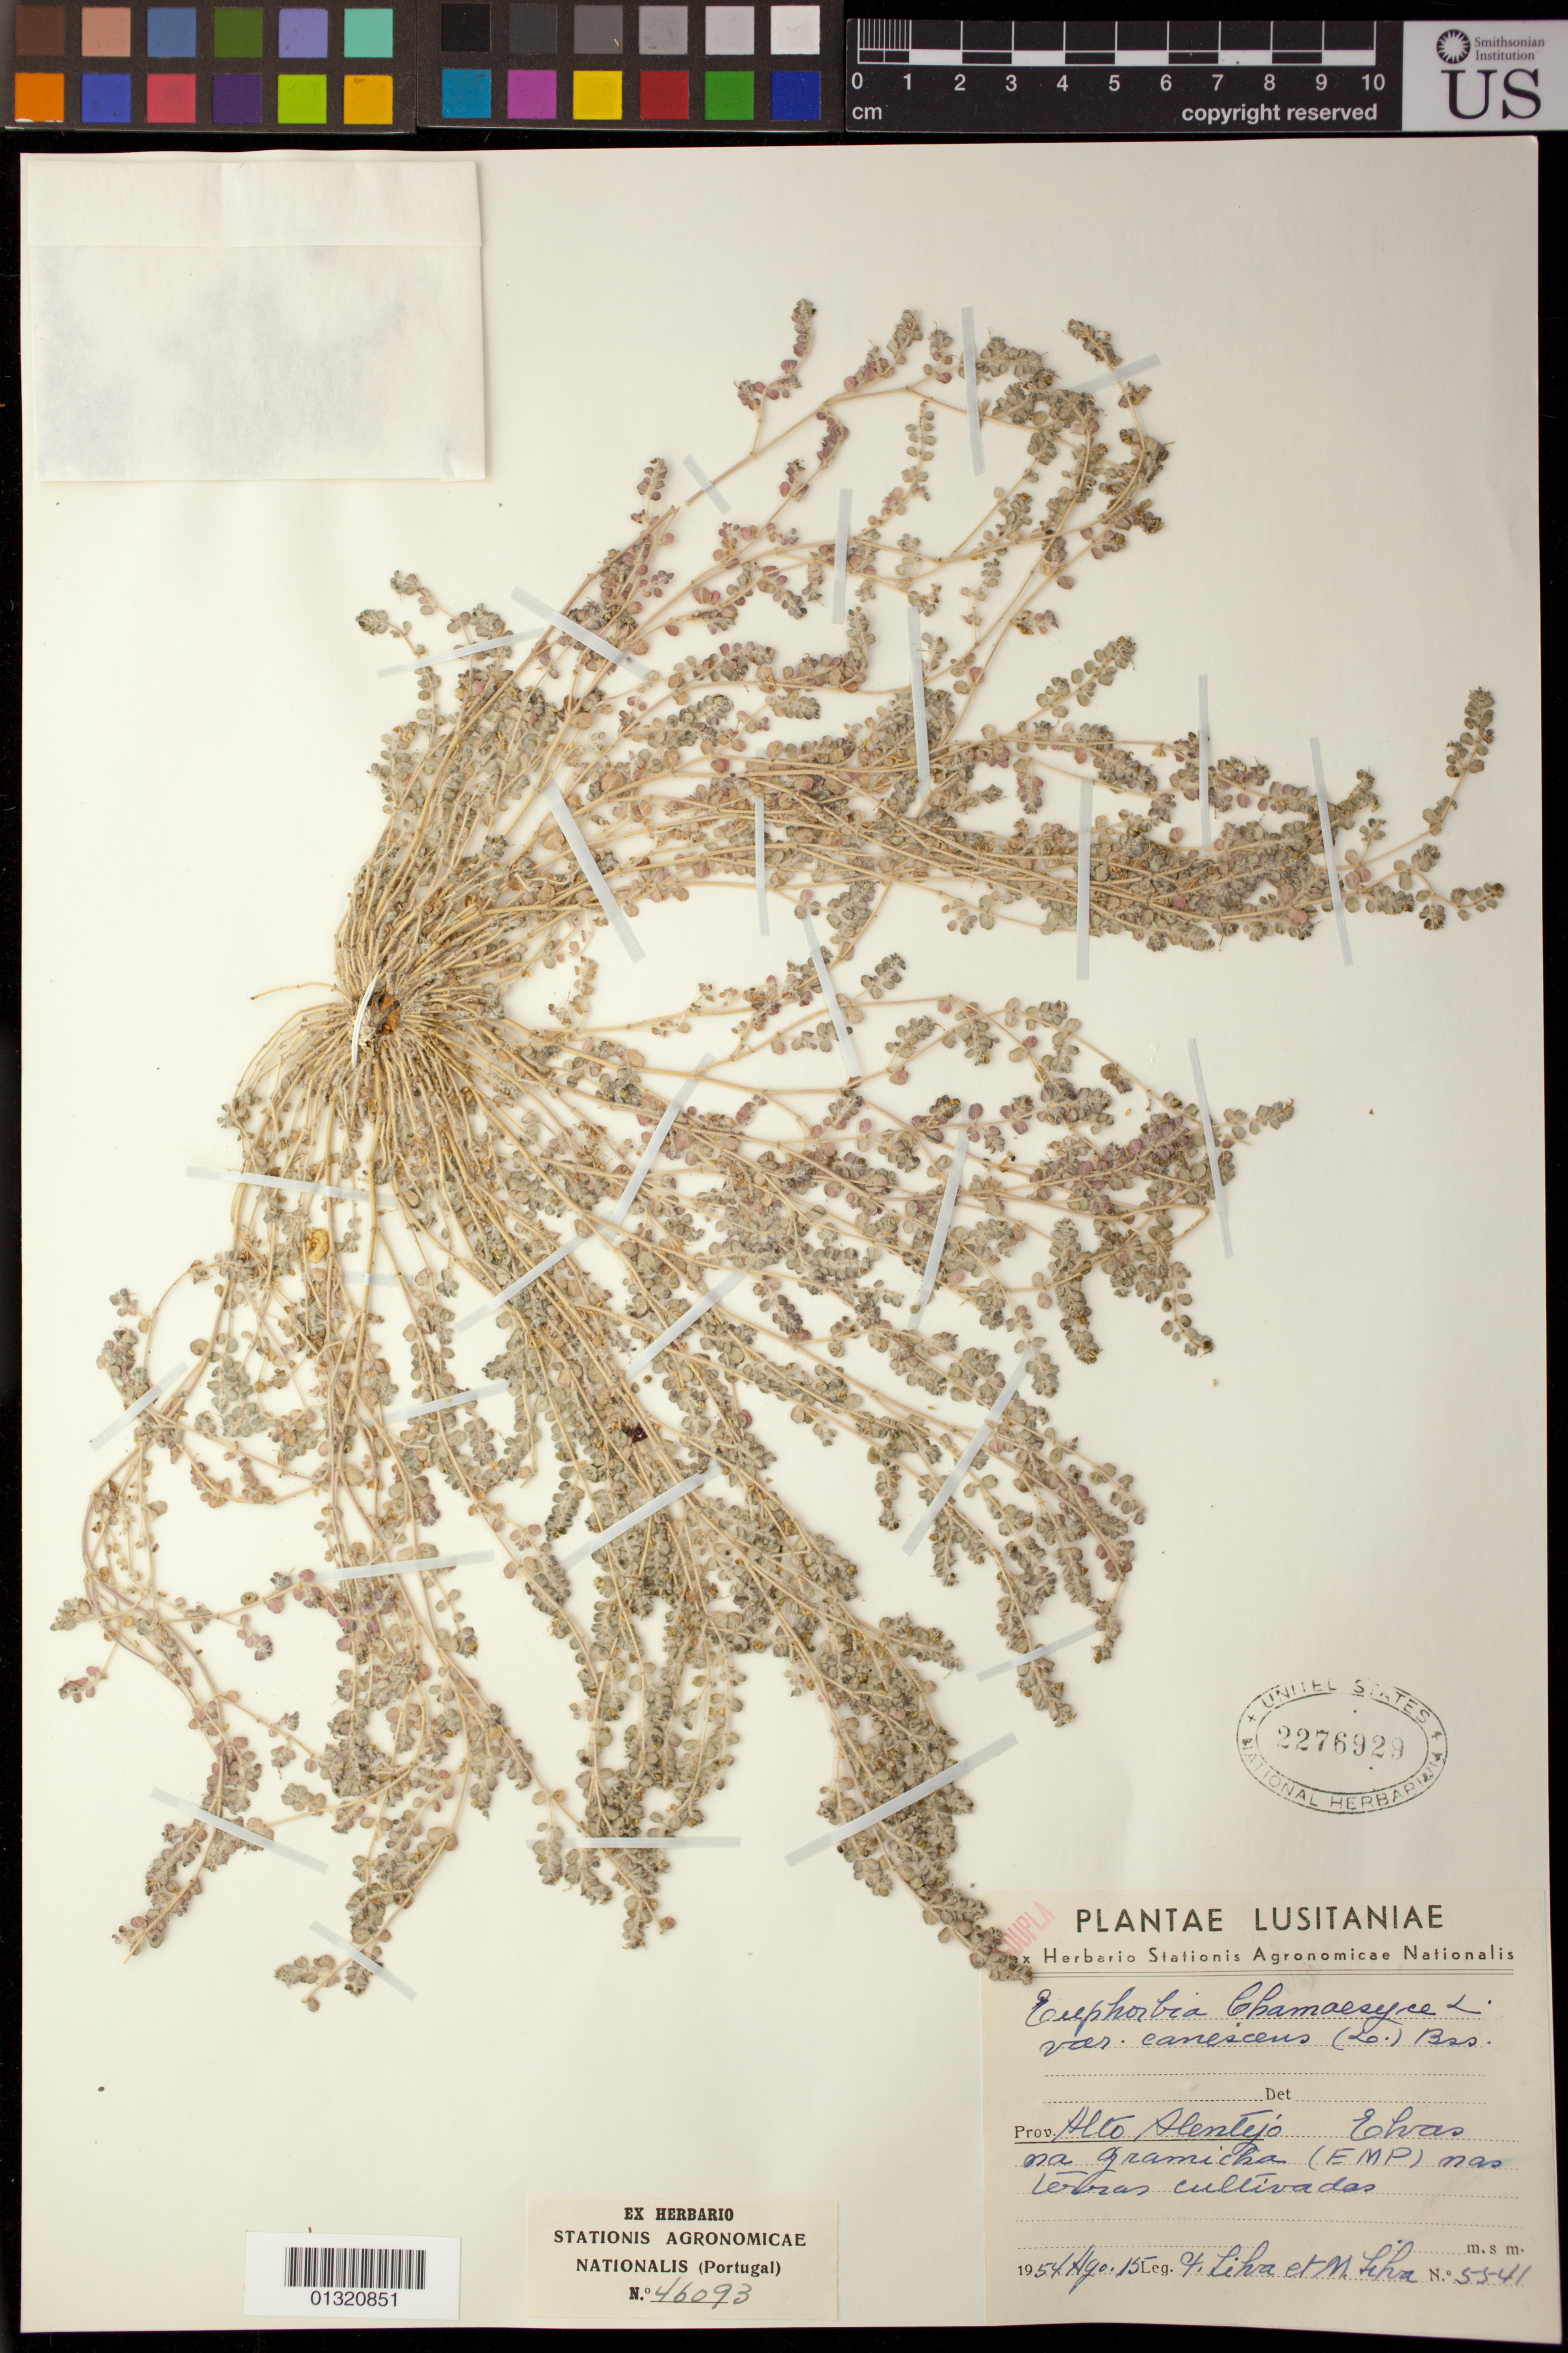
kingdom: Plantae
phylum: Tracheophyta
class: Magnoliopsida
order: Malpighiales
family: Euphorbiaceae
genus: Euphorbia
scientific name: Euphorbia chamaesyce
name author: L.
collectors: Silva & M. Silva C.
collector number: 5541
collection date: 1954-08-15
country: Portugal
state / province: Évora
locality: Alto Alentejo Elvas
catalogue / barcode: US 2276929